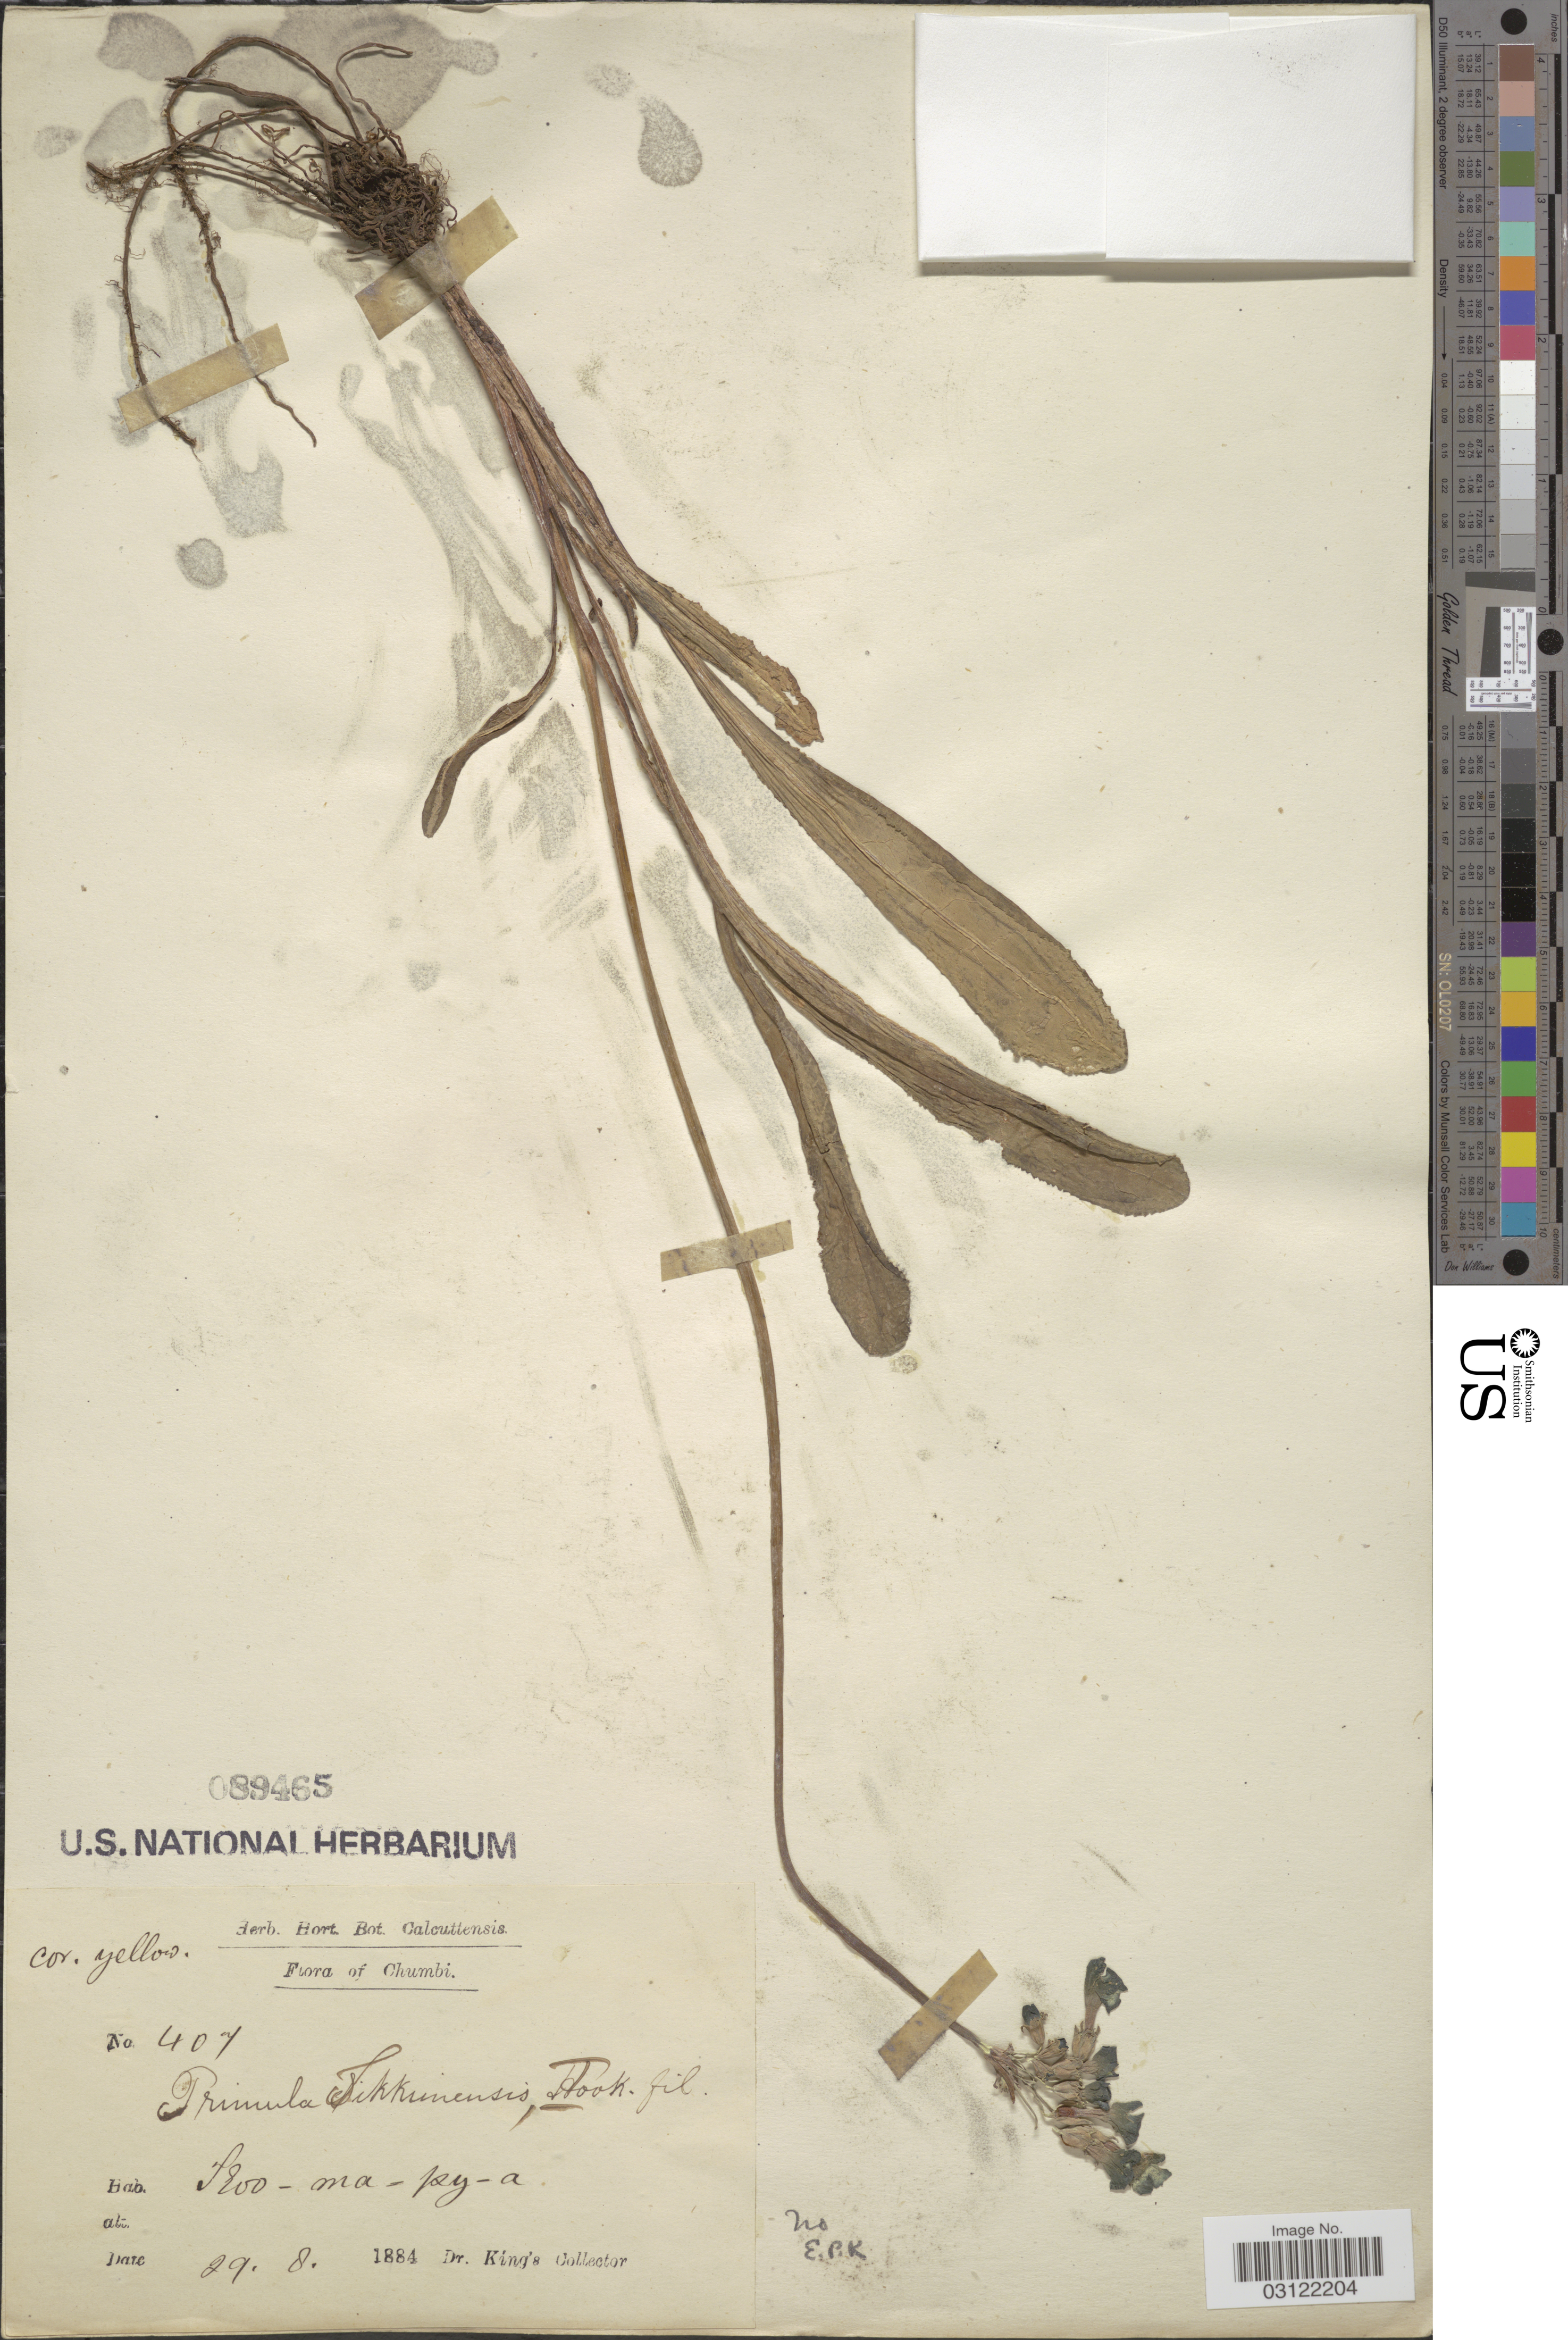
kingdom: Plantae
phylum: Tracheophyta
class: Magnoliopsida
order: Ericales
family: Primulaceae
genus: Primula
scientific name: Primula sikkimensis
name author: Hook.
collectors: Dr. King's collector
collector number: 407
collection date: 1884-08-29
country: India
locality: Chumbi. Sroo-ma-py-a.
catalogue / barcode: US 89465